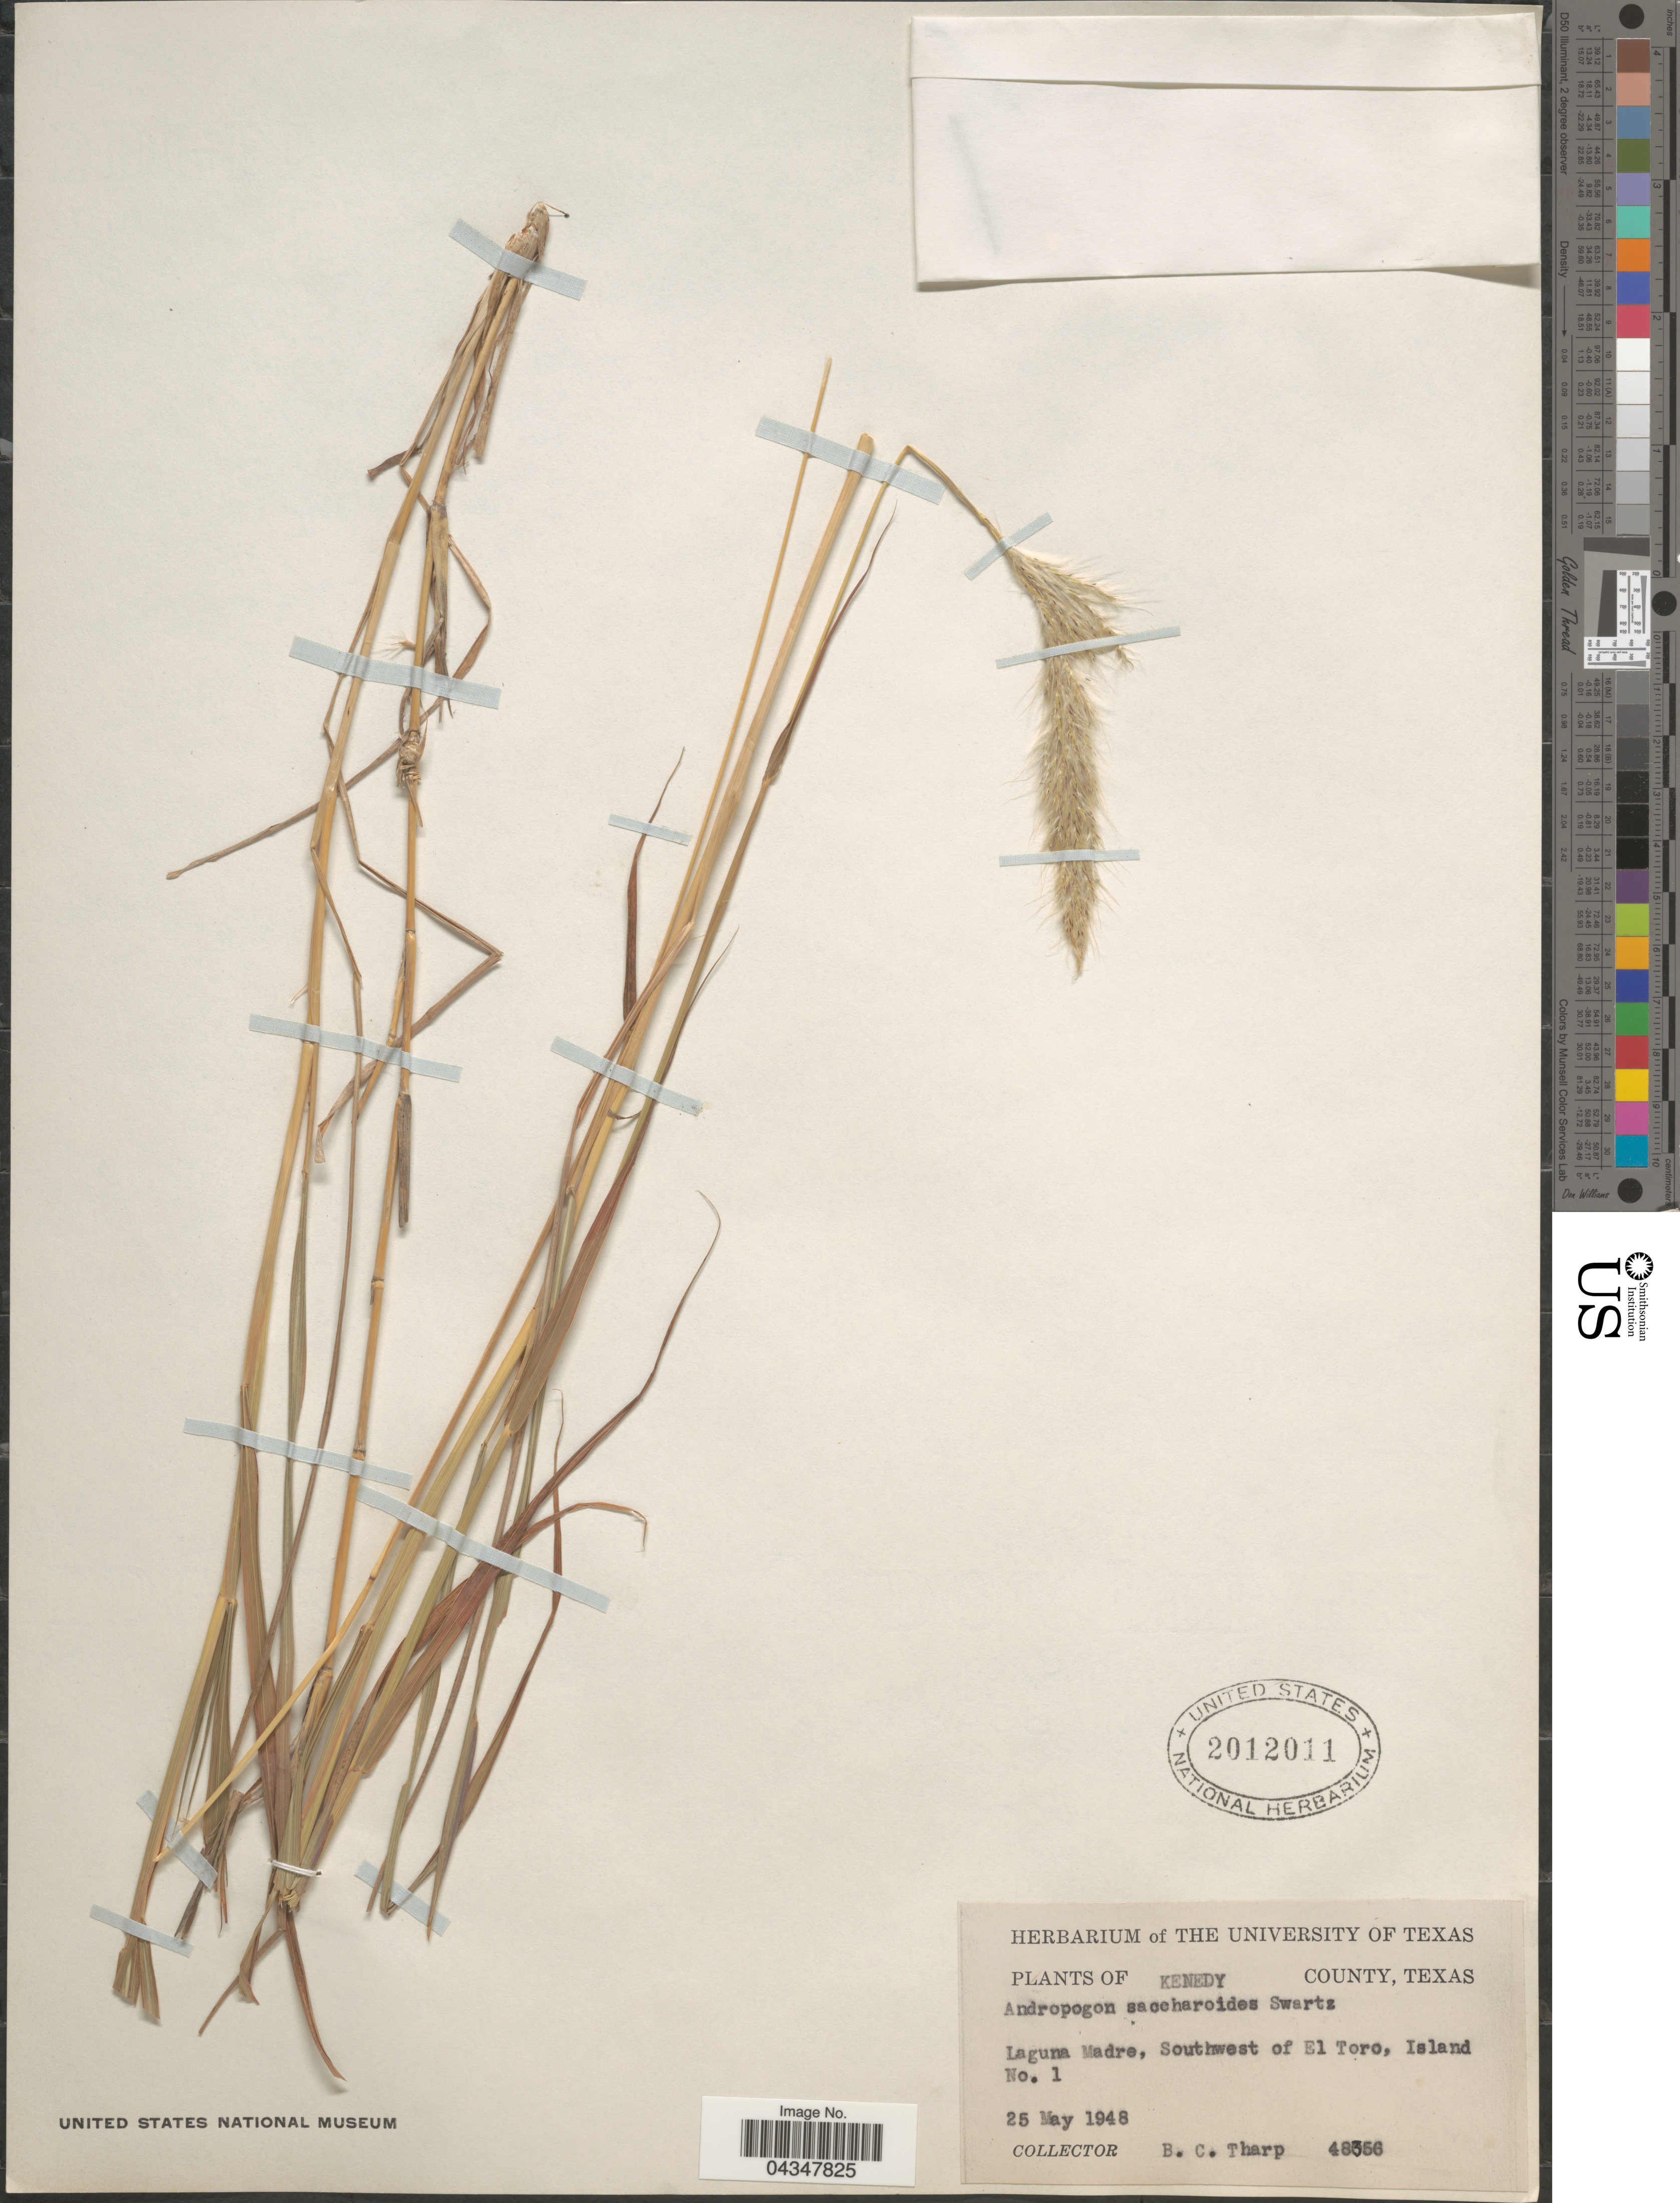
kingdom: Plantae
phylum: Tracheophyta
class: Liliopsida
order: Poales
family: Poaceae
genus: Bothriochloa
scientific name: Bothriochloa saccharoides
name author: (Sw.) Rydb.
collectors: B. C. Tharp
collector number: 48356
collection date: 1948-05-25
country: United States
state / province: Texas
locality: Kenedy County. Laguna Madre, Southwest of El Toro, Island No. 1.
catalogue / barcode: US 2012011